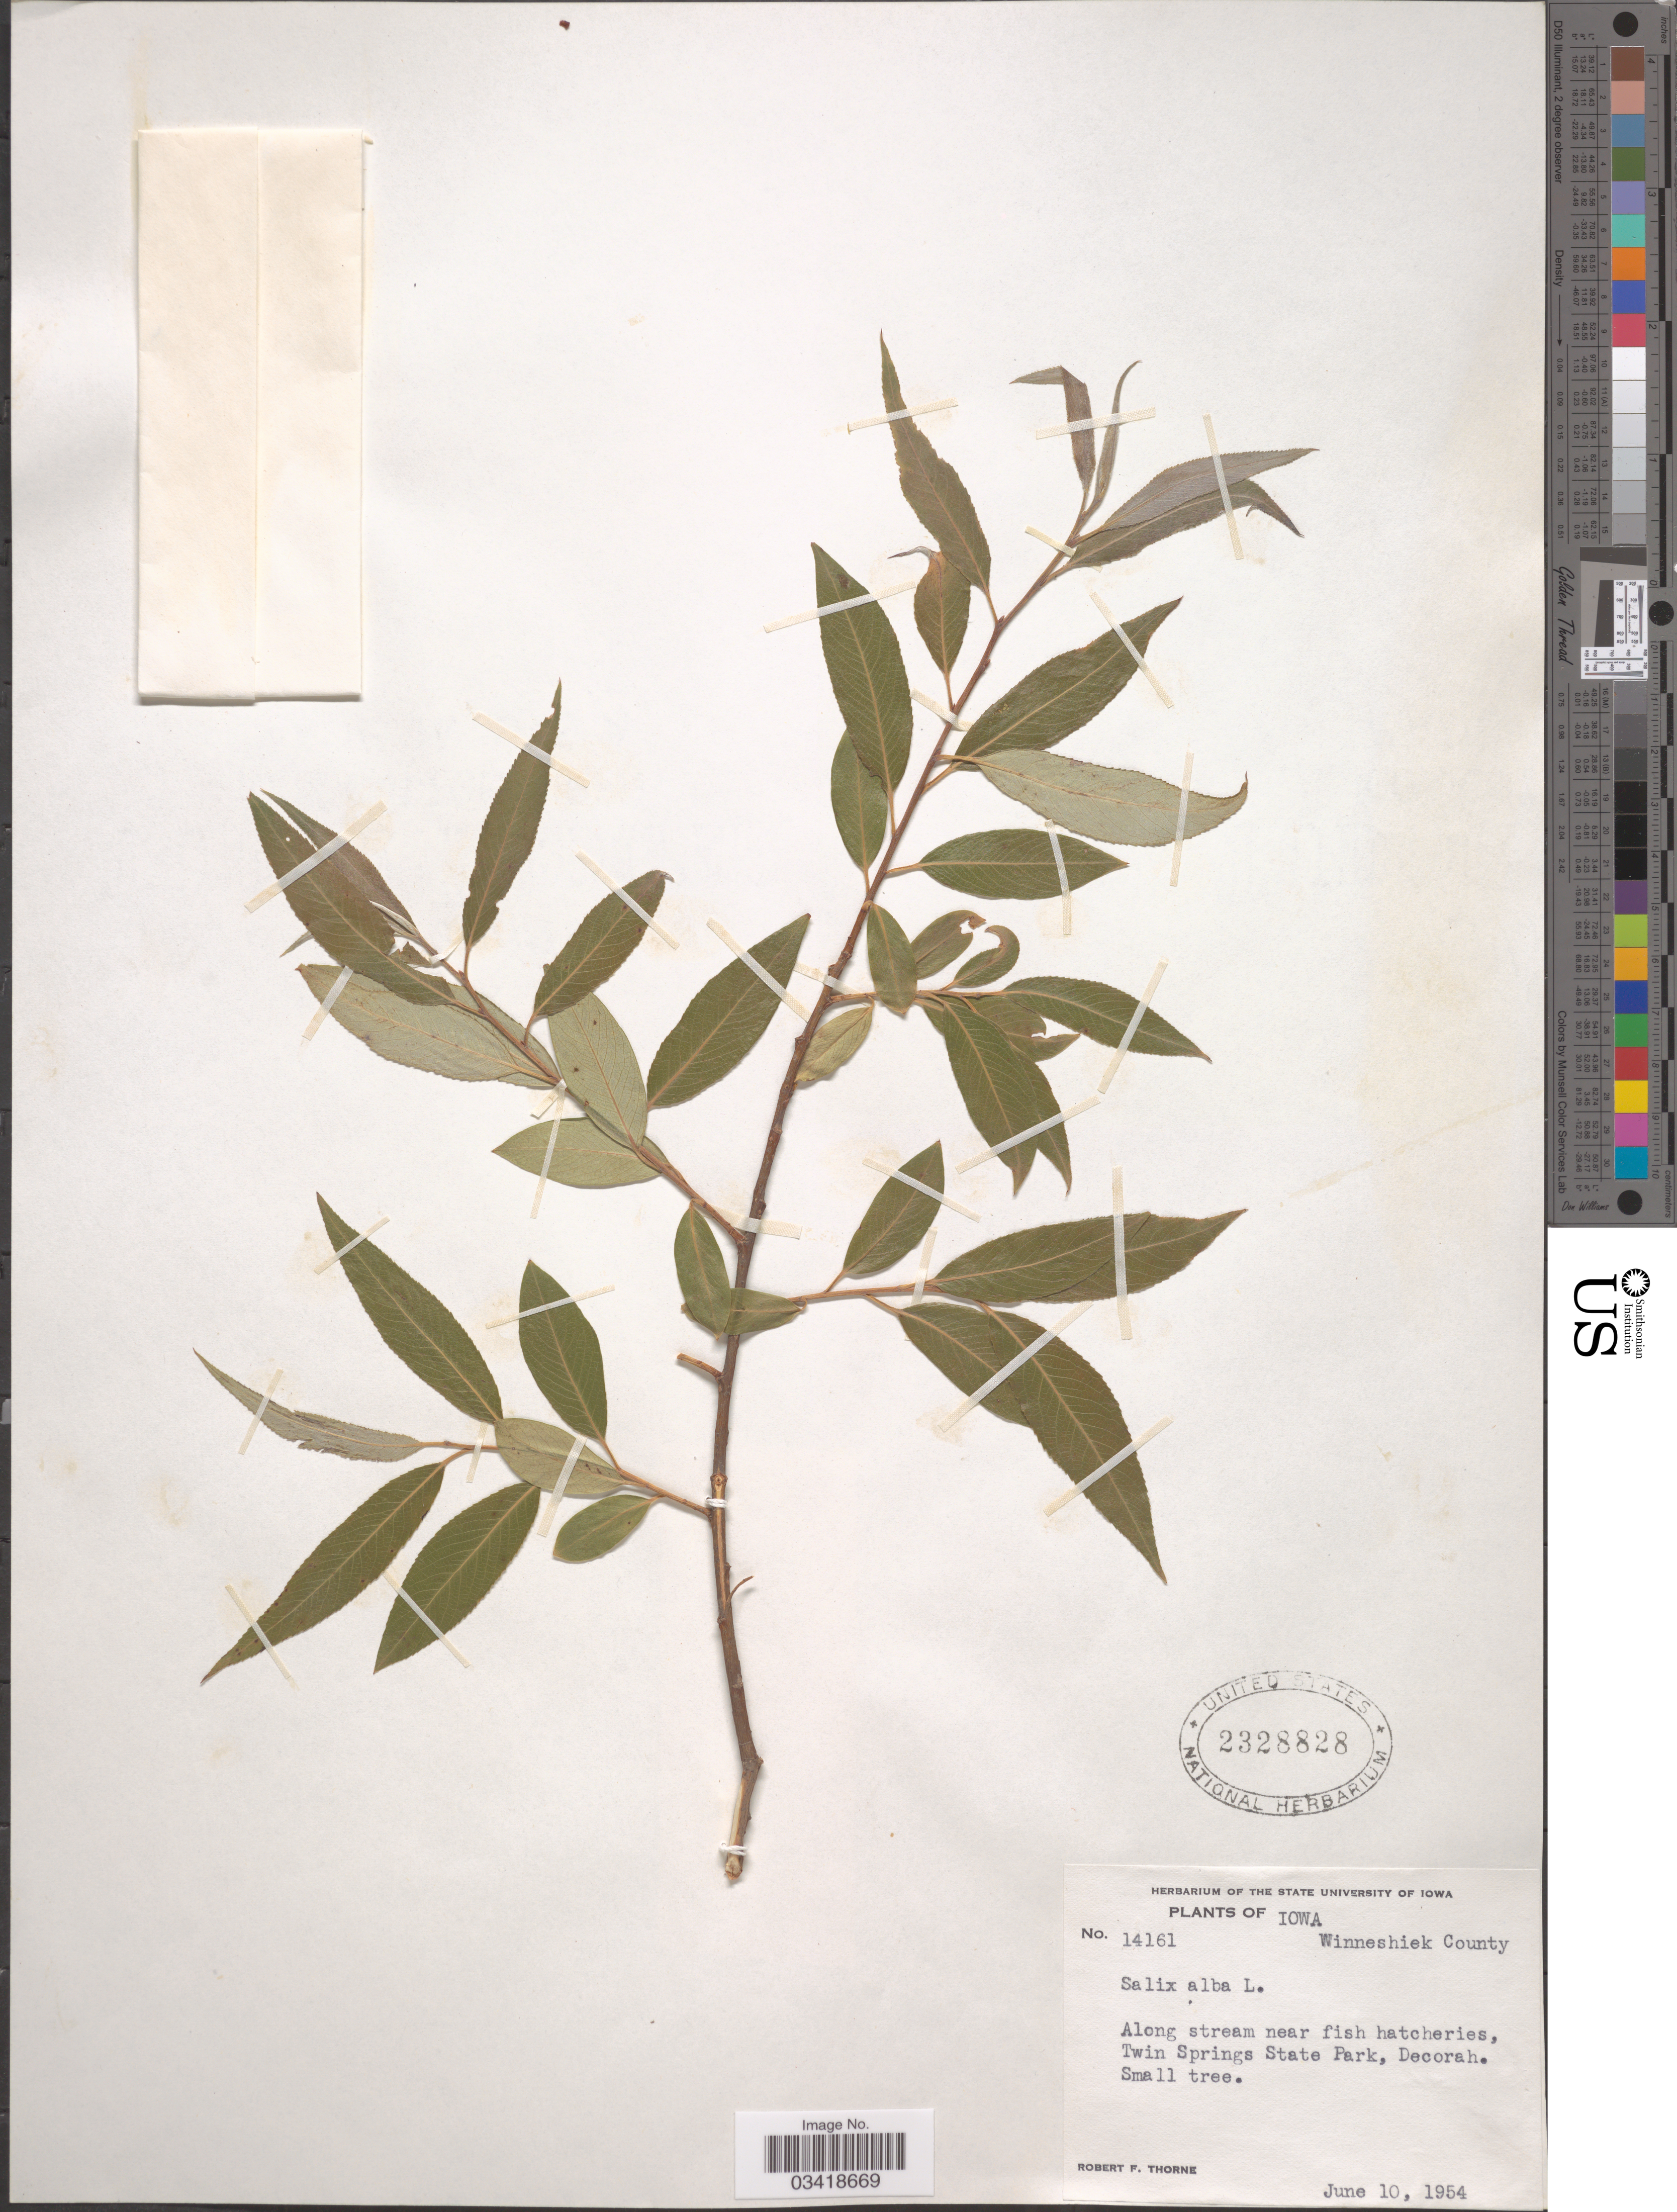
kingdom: Plantae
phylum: Tracheophyta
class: Magnoliopsida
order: Malpighiales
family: Salicaceae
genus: Salix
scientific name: Salix alba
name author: L.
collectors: R. F. Thorne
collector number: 14161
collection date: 1954-06-10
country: United States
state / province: Iowa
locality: Winneshiek County. Twin Springs State Park, Decorah.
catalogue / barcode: US 2328828